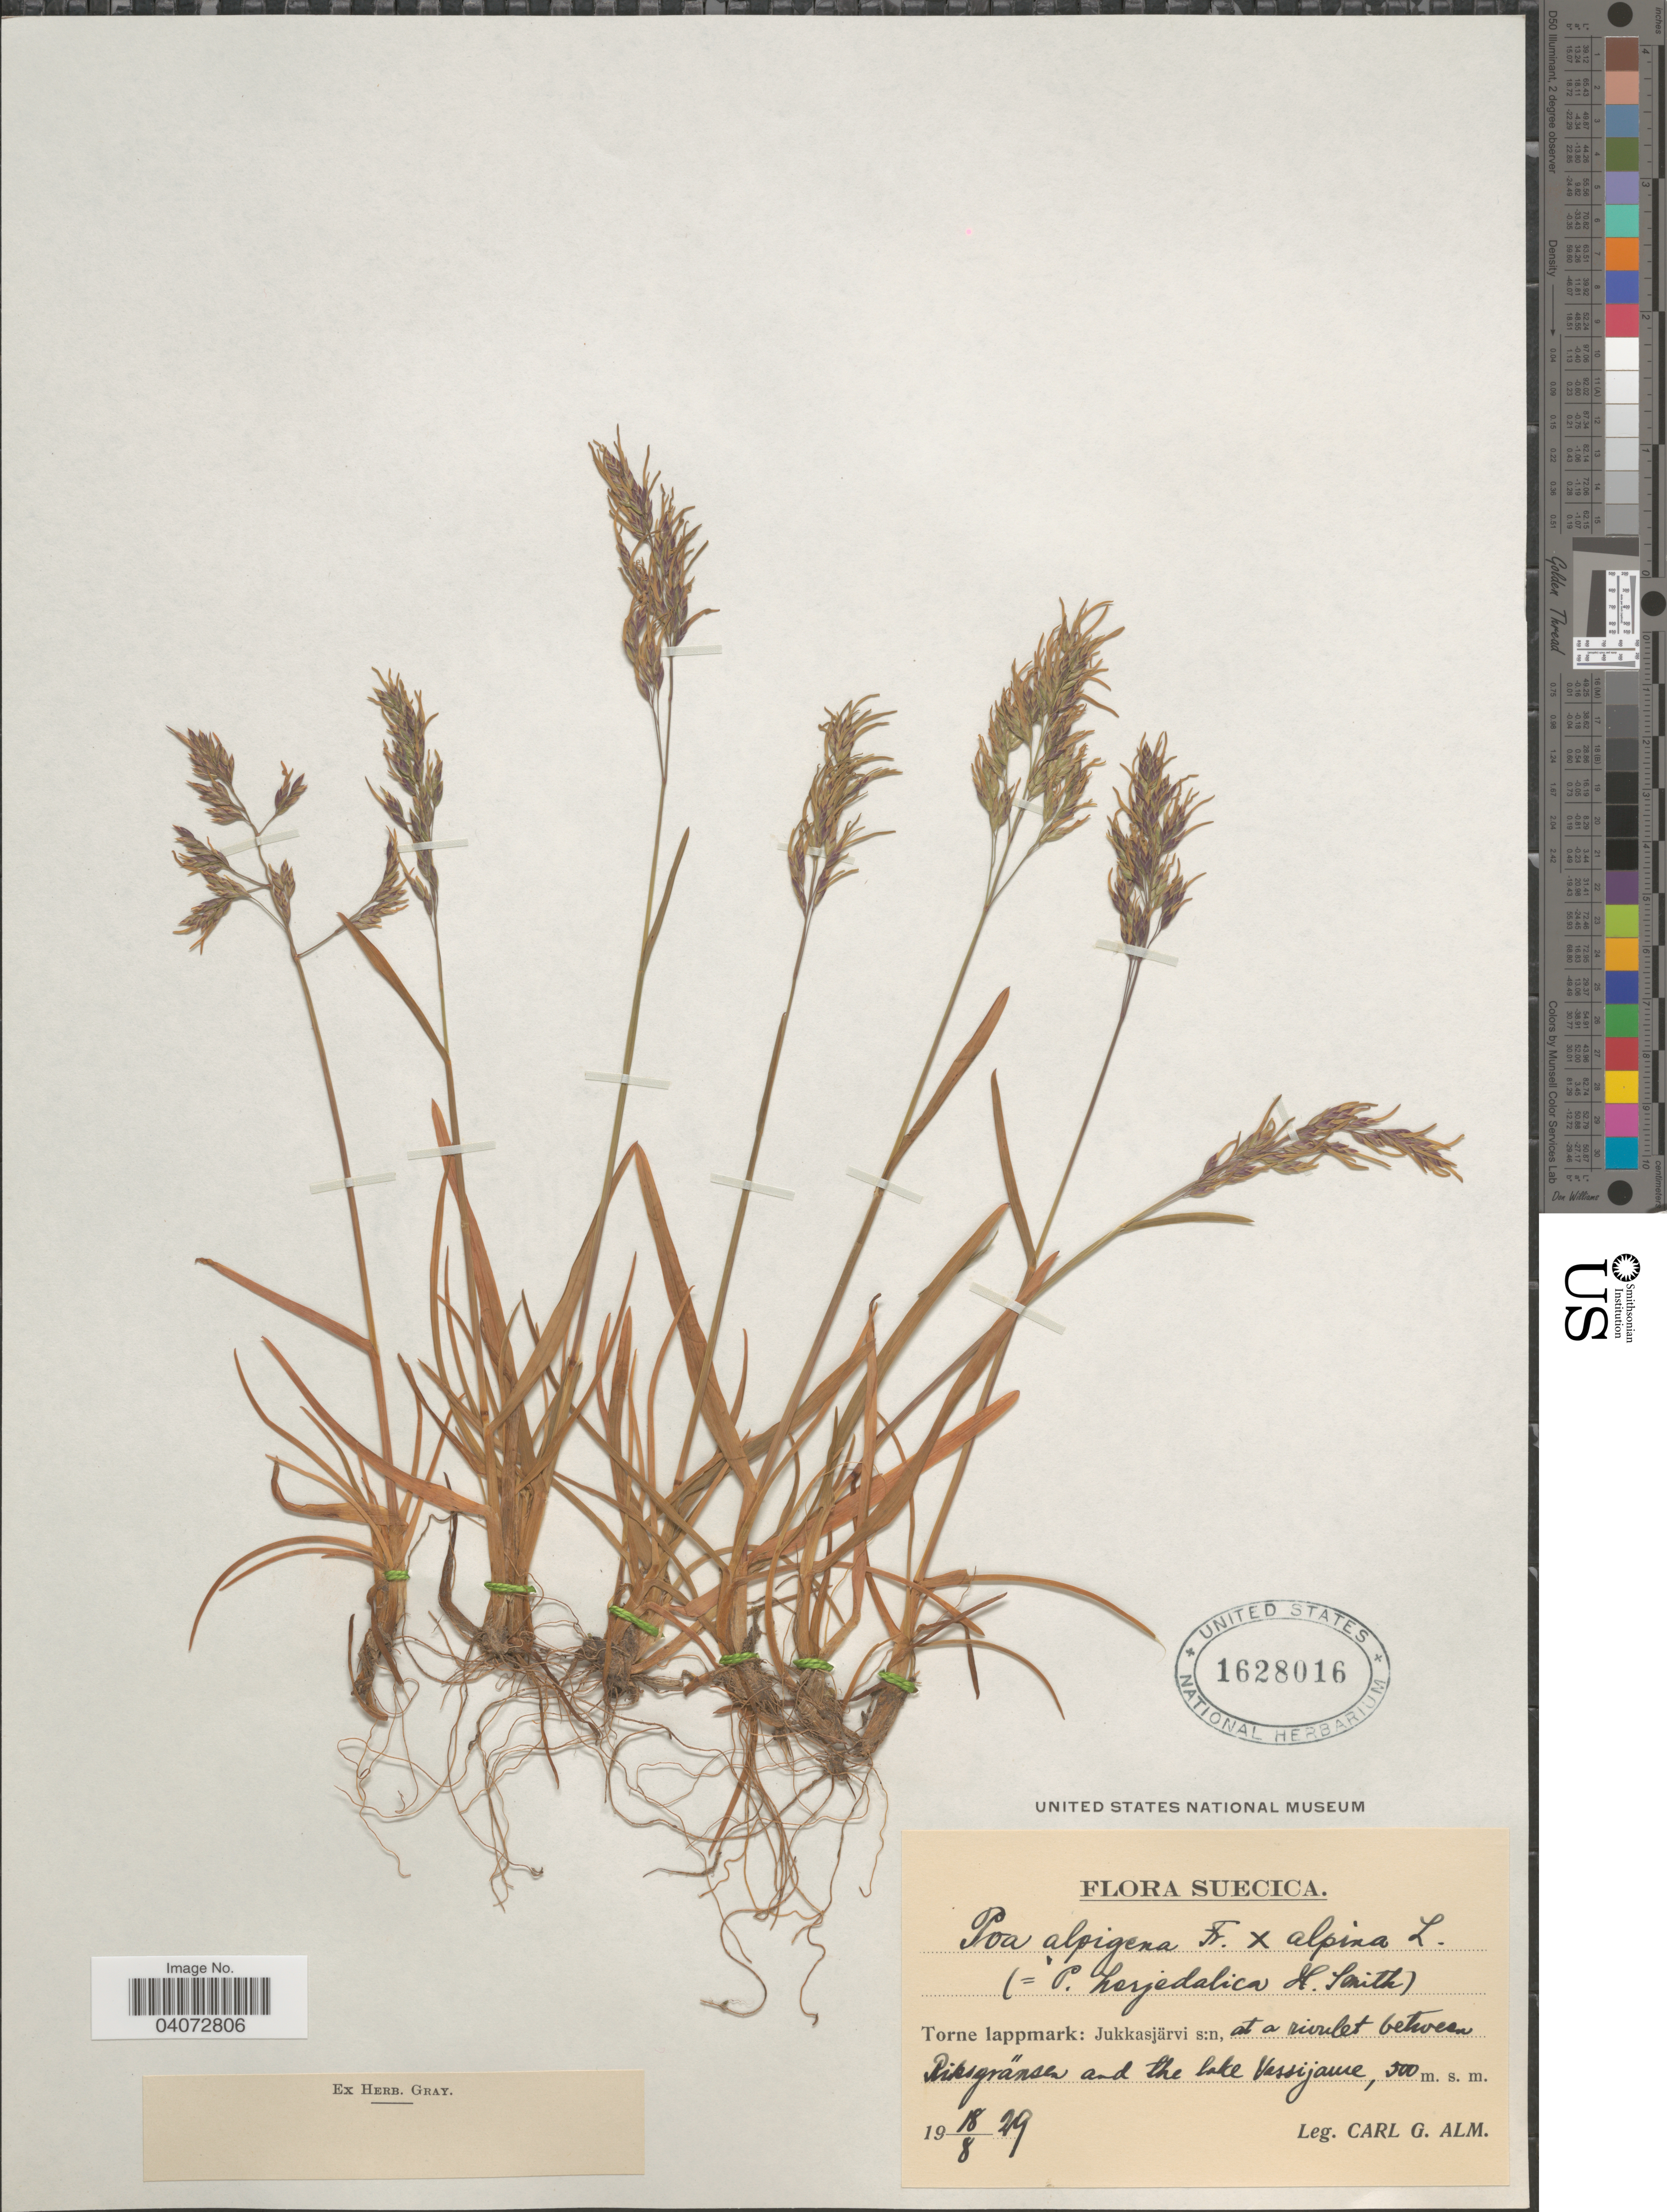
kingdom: Plantae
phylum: Tracheophyta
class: Liliopsida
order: Poales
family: Poaceae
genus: Poa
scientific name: Poa x herjedalica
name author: Harry Sm.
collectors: C. G. Alm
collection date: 1929-08-18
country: Sweden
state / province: Norrbotten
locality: Suecica. Torne lappmark: Jukkasjärvi s:n, at a rivulet between Riksgränsen and the lake Vassijaure.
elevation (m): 500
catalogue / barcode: US 1628016